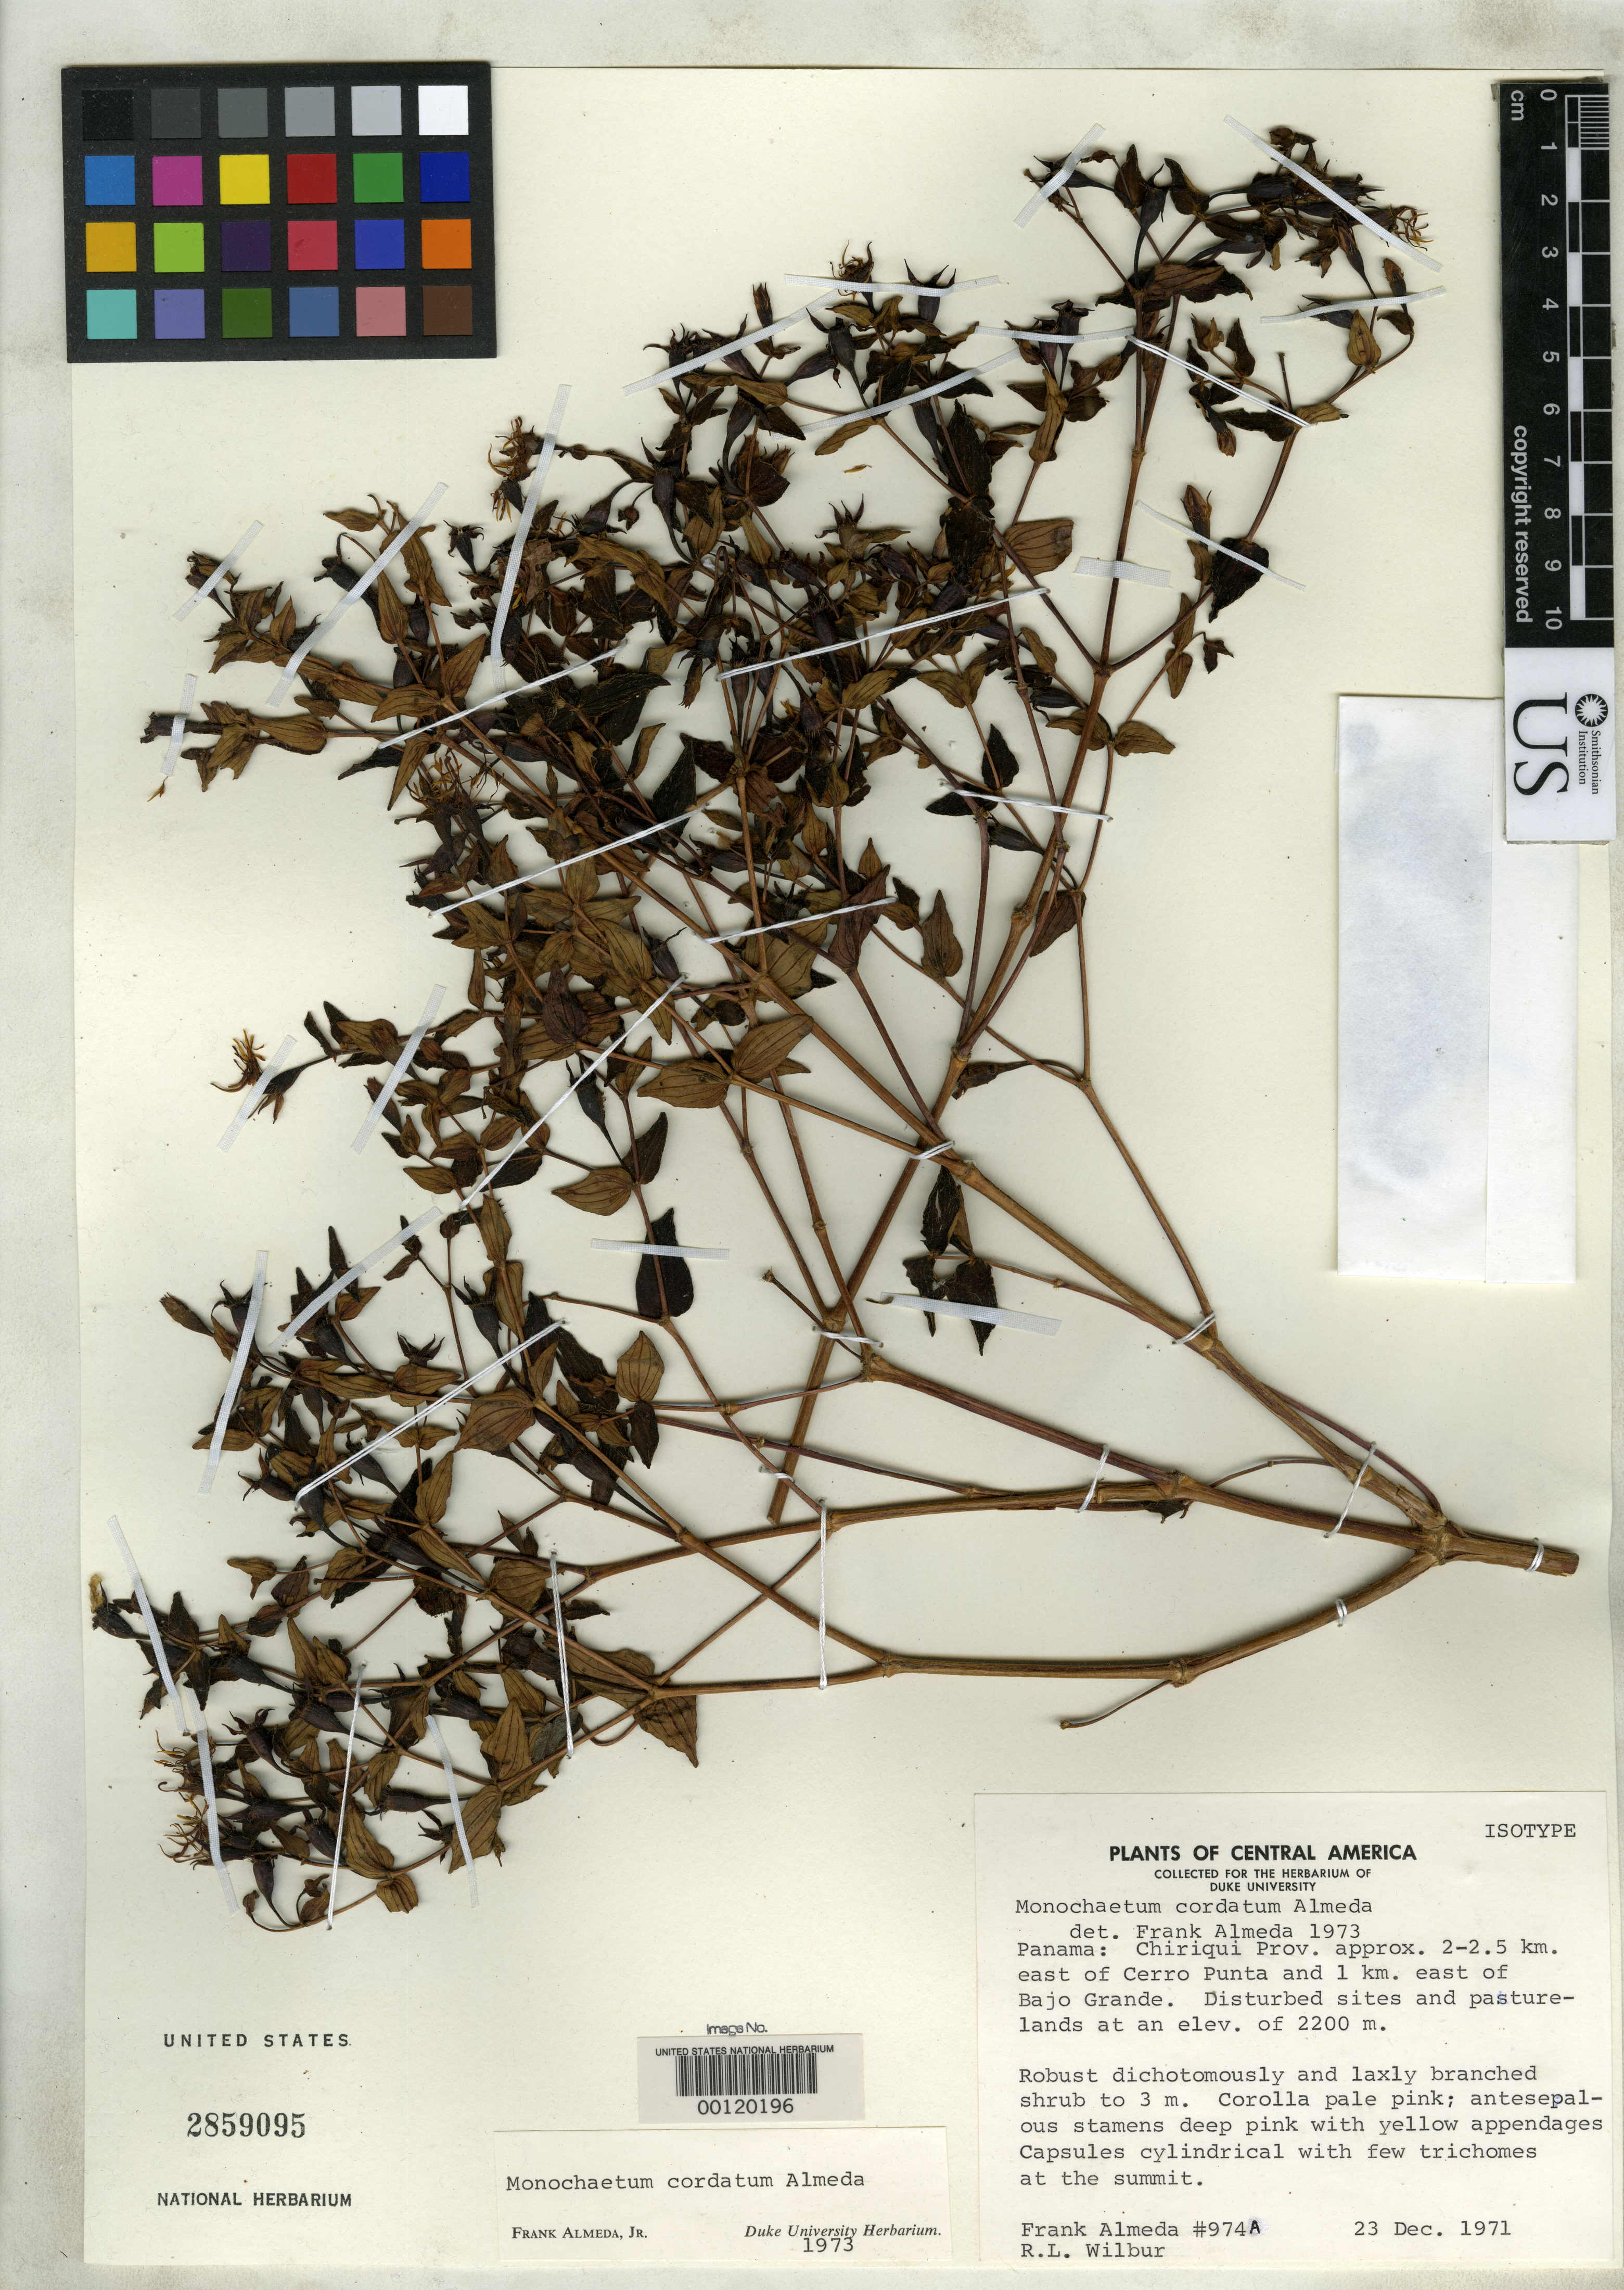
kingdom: Plantae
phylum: Tracheophyta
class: Magnoliopsida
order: Myrtales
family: Melastomataceae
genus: Monochaetum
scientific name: Monochaetum cordatum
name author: Almeda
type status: Isotype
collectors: F. Almeda & R. L. Wilbur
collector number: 974 a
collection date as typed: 23 Dec 1971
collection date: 1971-12-23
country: Panama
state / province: Chiriquí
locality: E of Cerro Punta and Bajo Grande.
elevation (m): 2200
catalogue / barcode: US 2859095